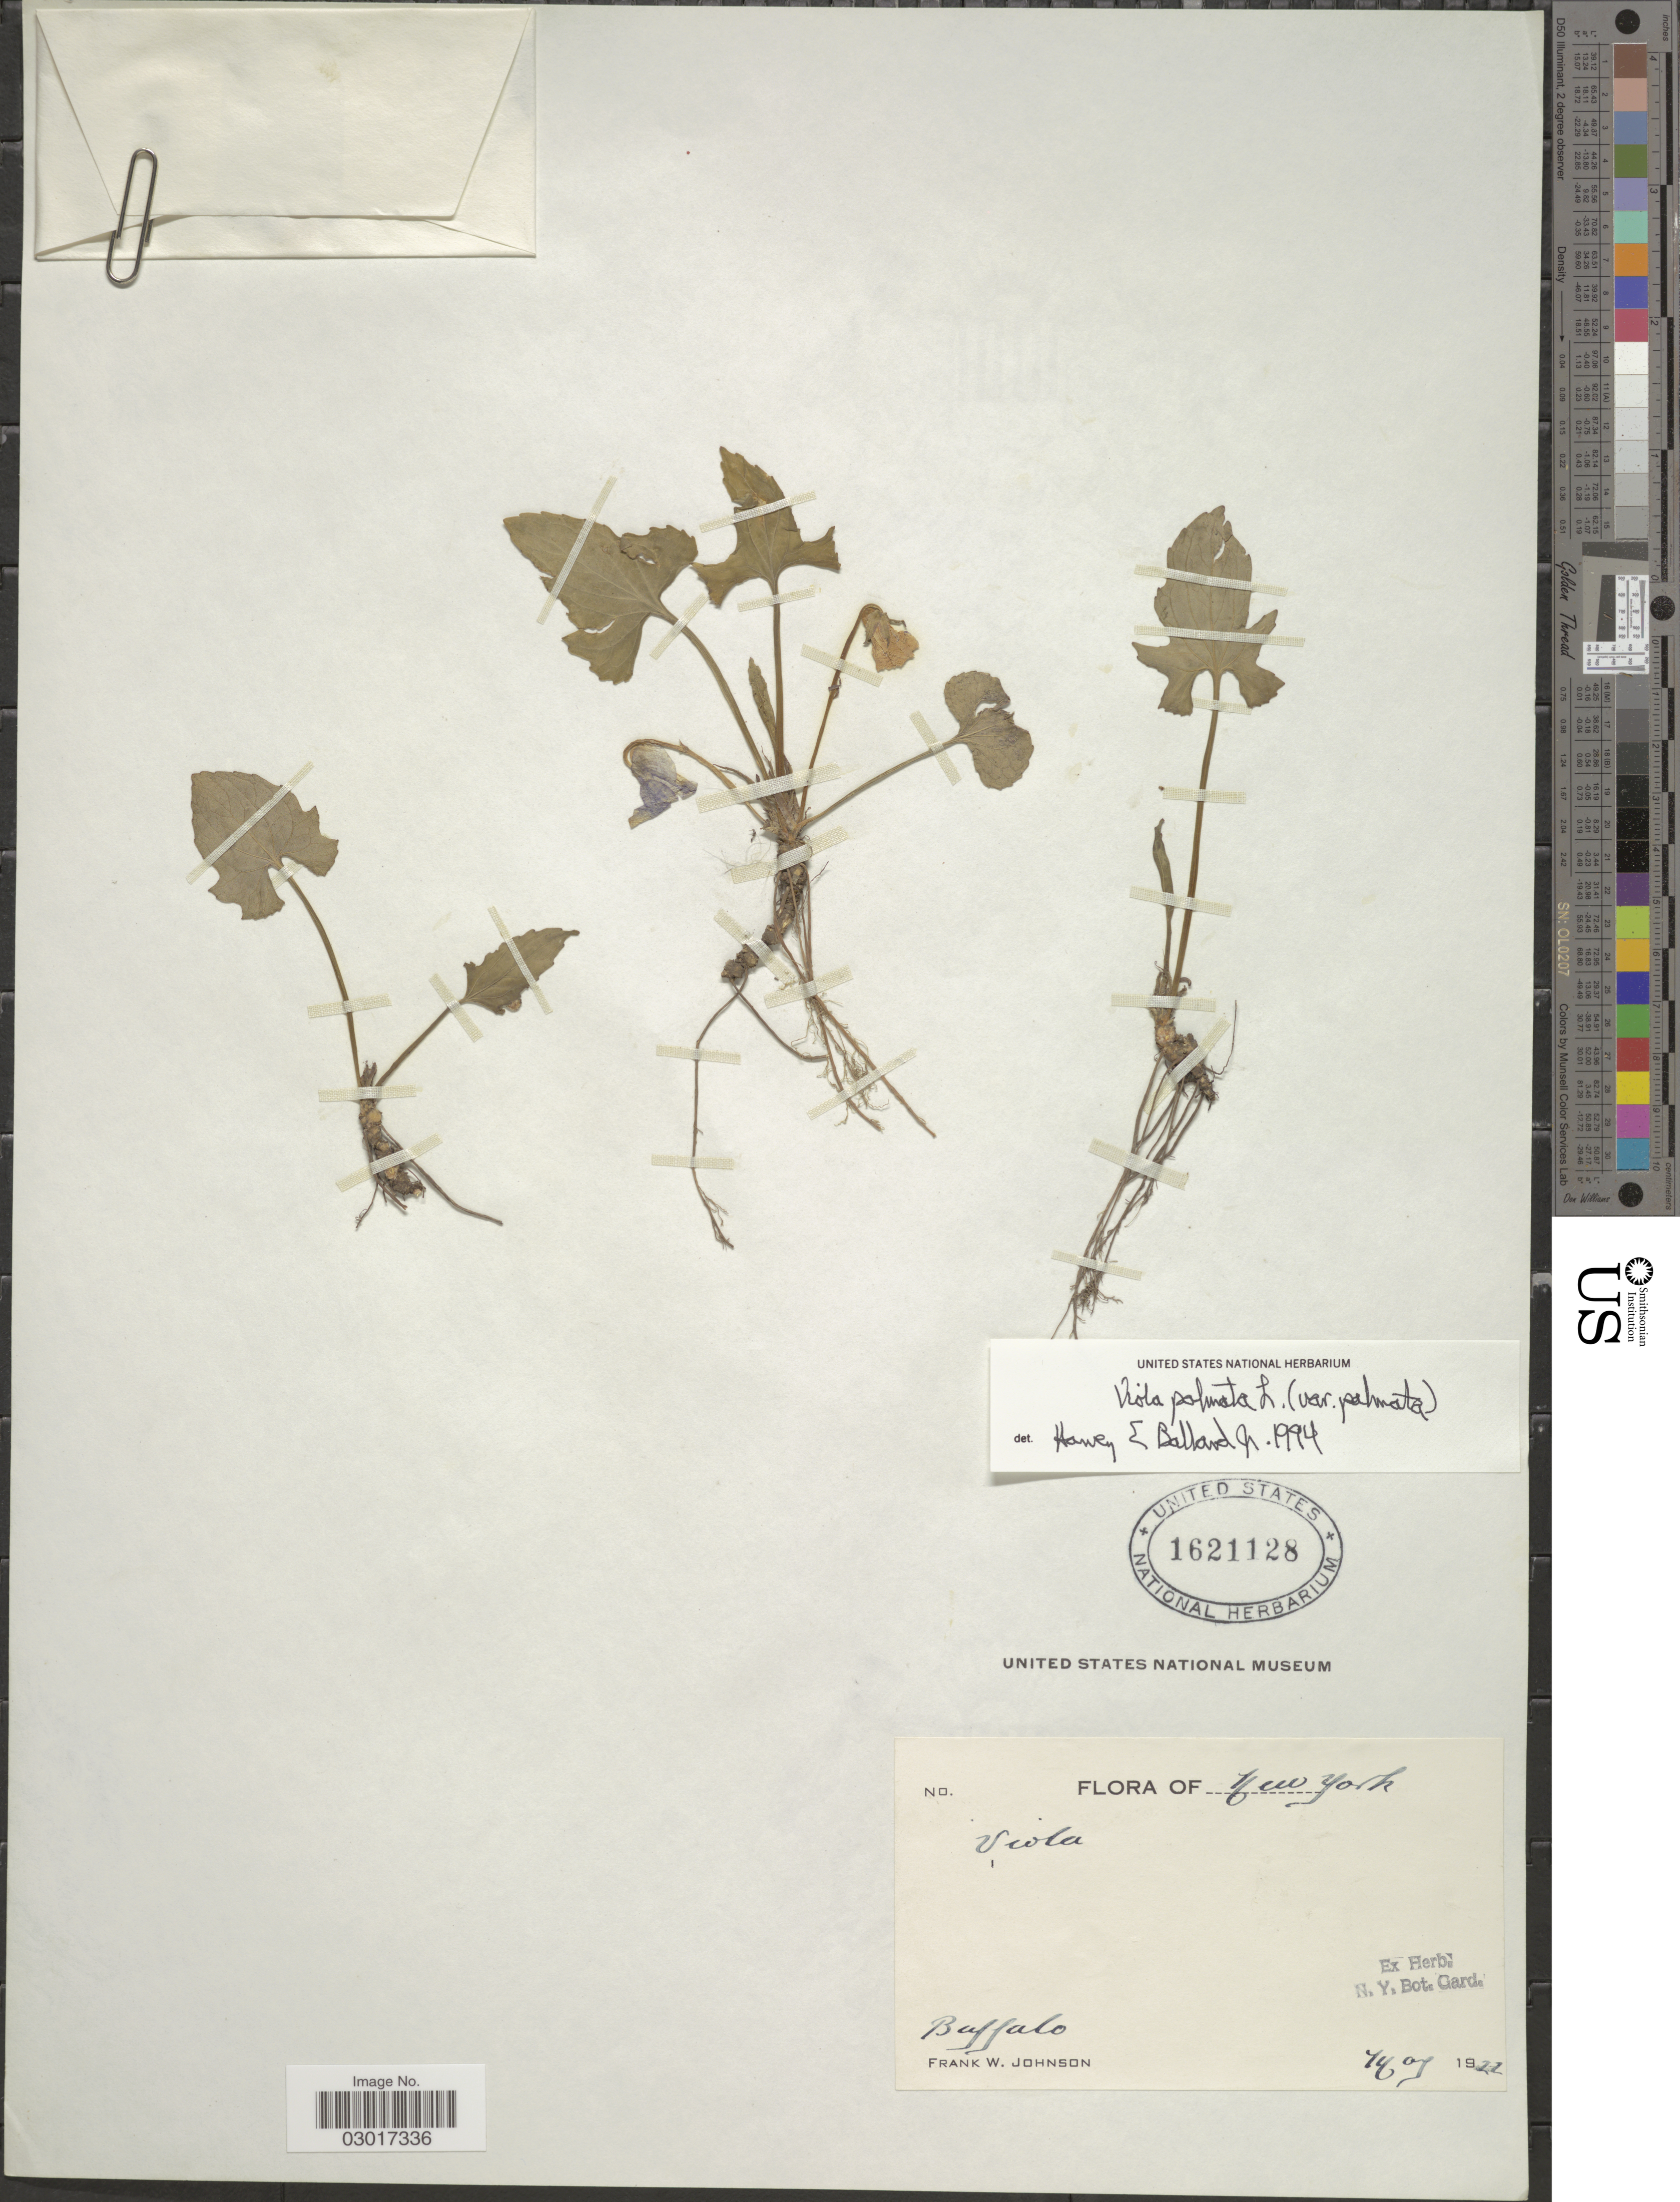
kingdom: Plantae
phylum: Tracheophyta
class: Magnoliopsida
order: Malpighiales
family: Violaceae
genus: Viola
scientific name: Viola triloba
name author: Schwein.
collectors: F. W. Johnson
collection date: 1922-05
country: United States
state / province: New York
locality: Buffalo.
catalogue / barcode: US 1621128